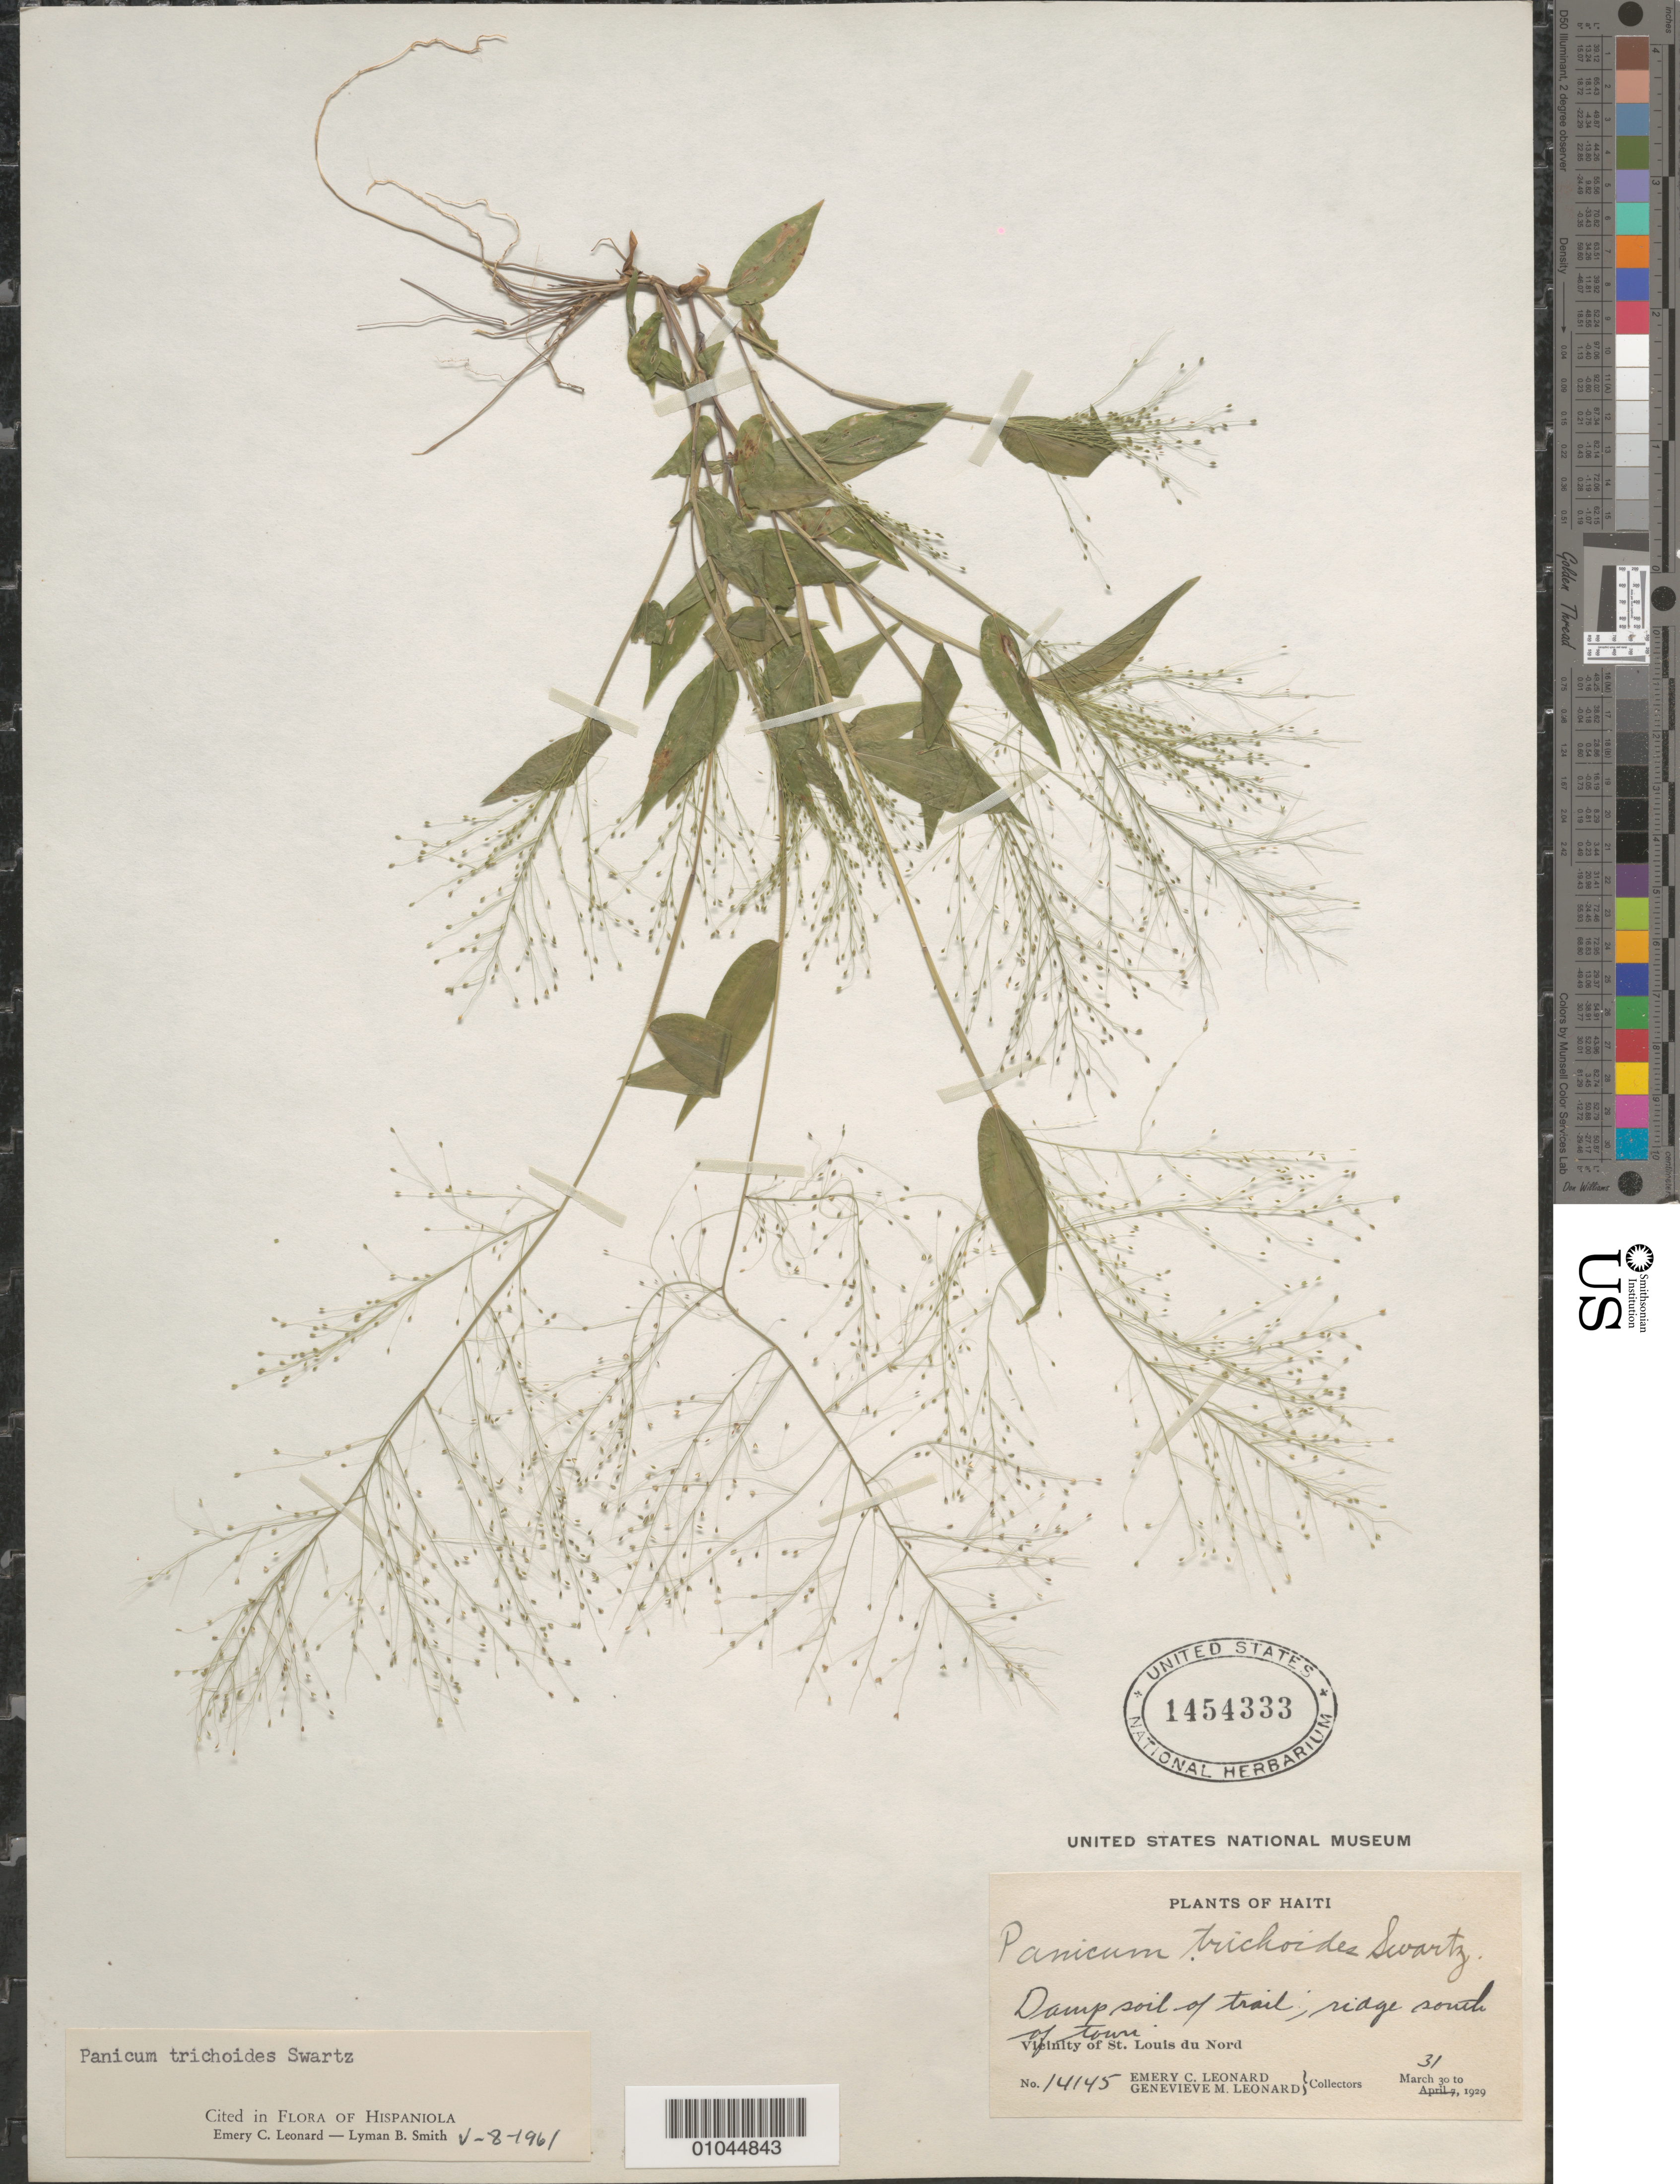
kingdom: Plantae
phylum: Tracheophyta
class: Liliopsida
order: Poales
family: Poaceae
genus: Panicum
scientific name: Panicum trichoides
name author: Sw.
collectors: E. C. Leonard & G. M. Leonard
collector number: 14145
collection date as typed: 31 Mar 1929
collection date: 1929-03-31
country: Haiti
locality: Vicinity of St. Louis du Nord, ridge S of town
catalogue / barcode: US 1454333